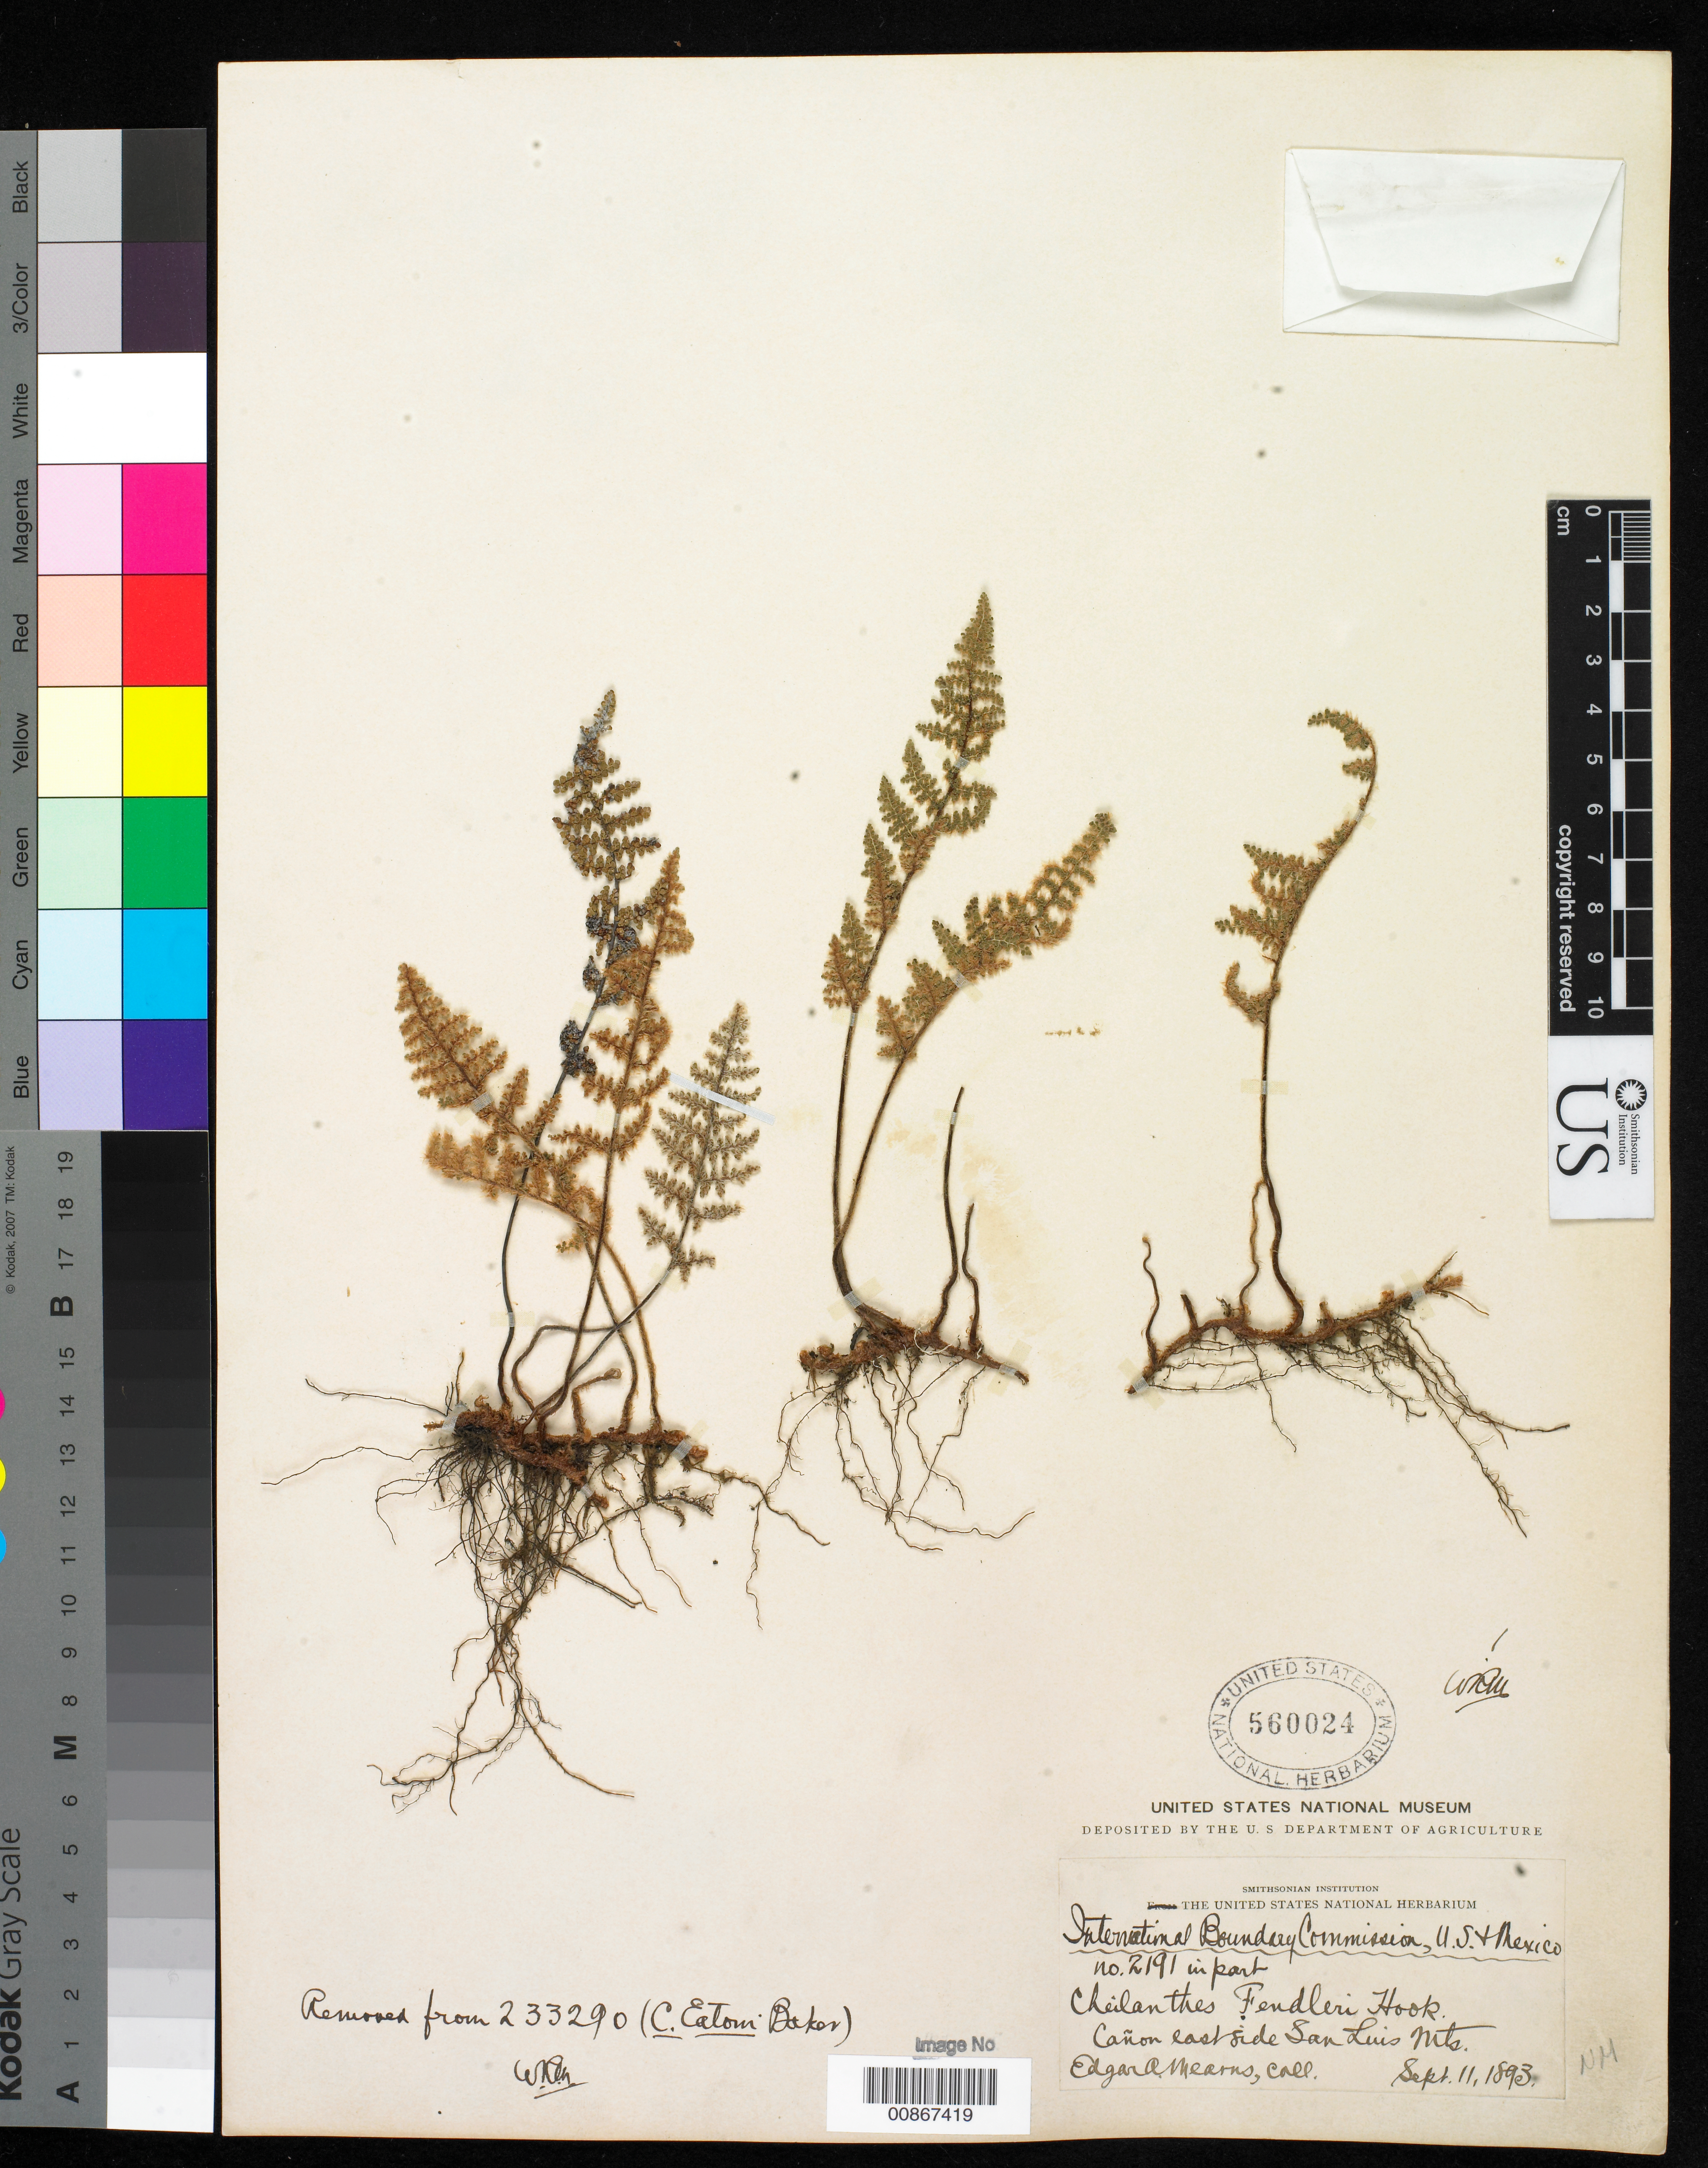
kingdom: Plantae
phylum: Tracheophyta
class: Polypodiopsida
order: Polypodiales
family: Pteridaceae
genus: Myriopteris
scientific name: Myriopteris fendleri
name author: (Hook.) E. Fourn.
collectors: E. A. Mearns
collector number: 2191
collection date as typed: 11 Sep 1893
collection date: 1893-09-11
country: United States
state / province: New Mexico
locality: Cañon east side San Luis Mts.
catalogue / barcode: US 560024